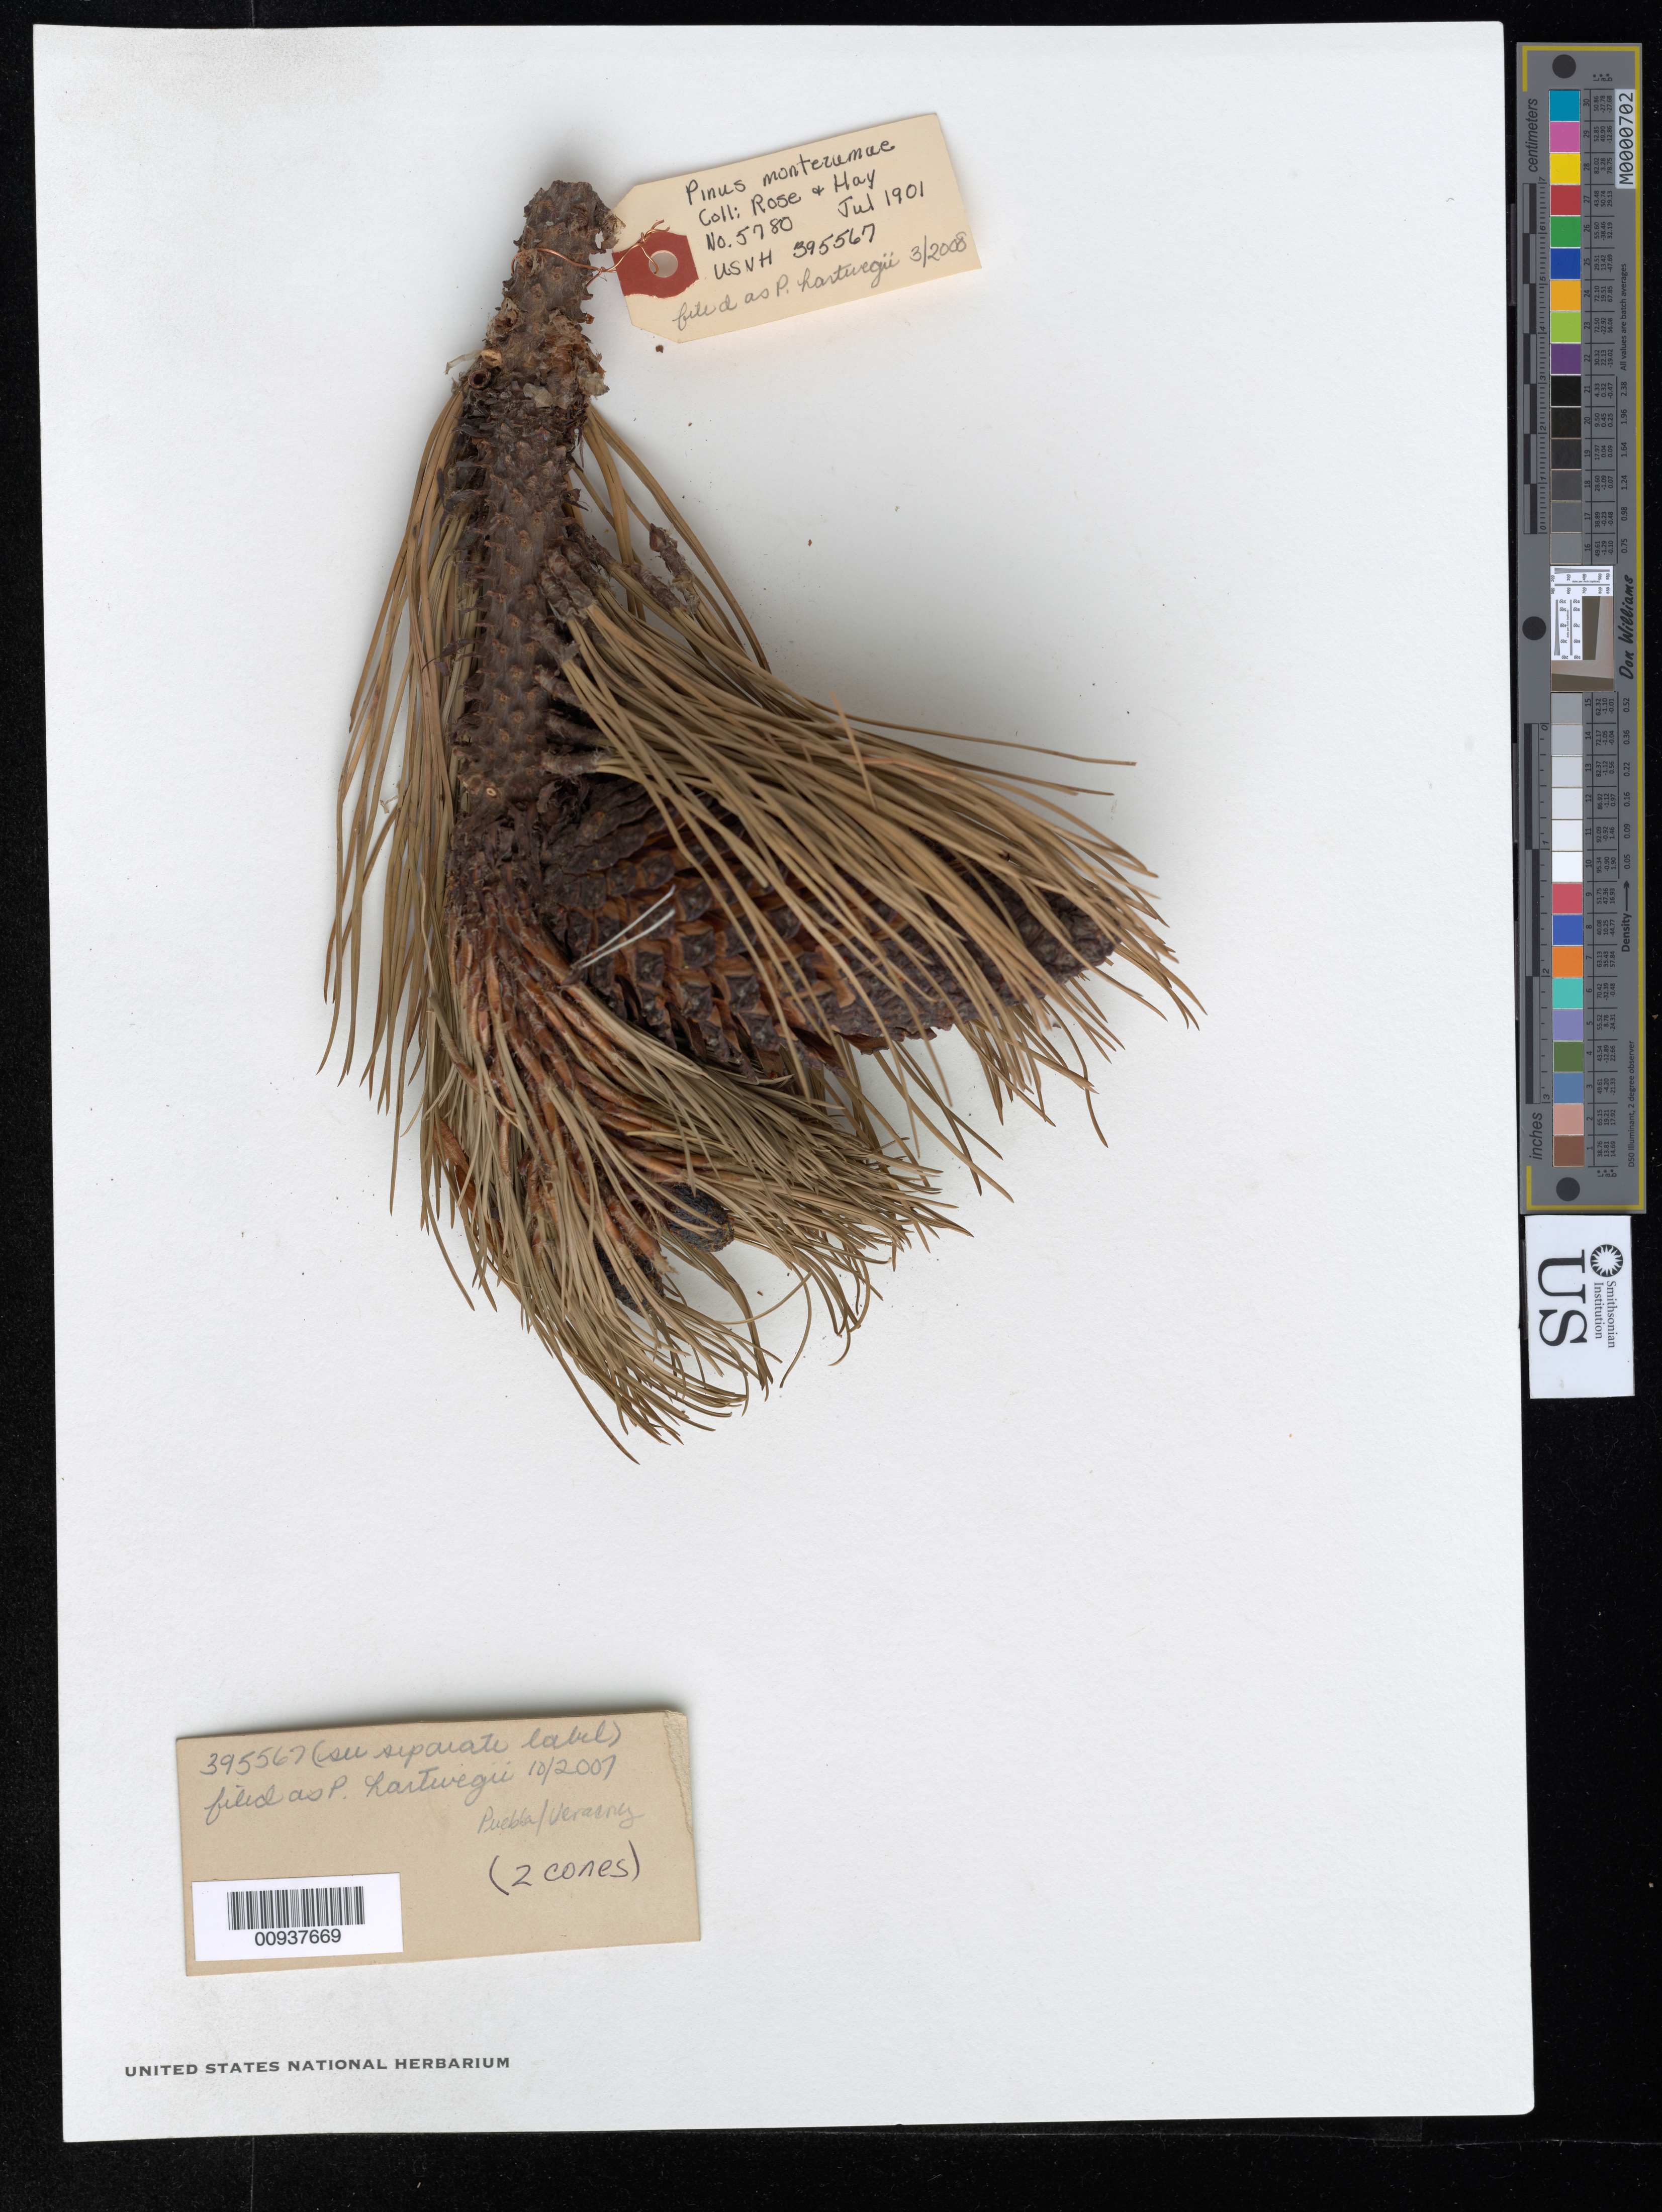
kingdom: Plantae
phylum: Tracheophyta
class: Pinopsida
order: Pinales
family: Pinaceae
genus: Pinus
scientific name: Pinus hartwegii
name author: Lindl.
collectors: J. N. Rose & R. Hay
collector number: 5780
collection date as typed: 25 Jul 1901 to 26 Jul 1901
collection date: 1901-07-25/1901-07-26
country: Mexico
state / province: Puebla / Veracruz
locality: Mount Orizaba.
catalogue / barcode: US 395567